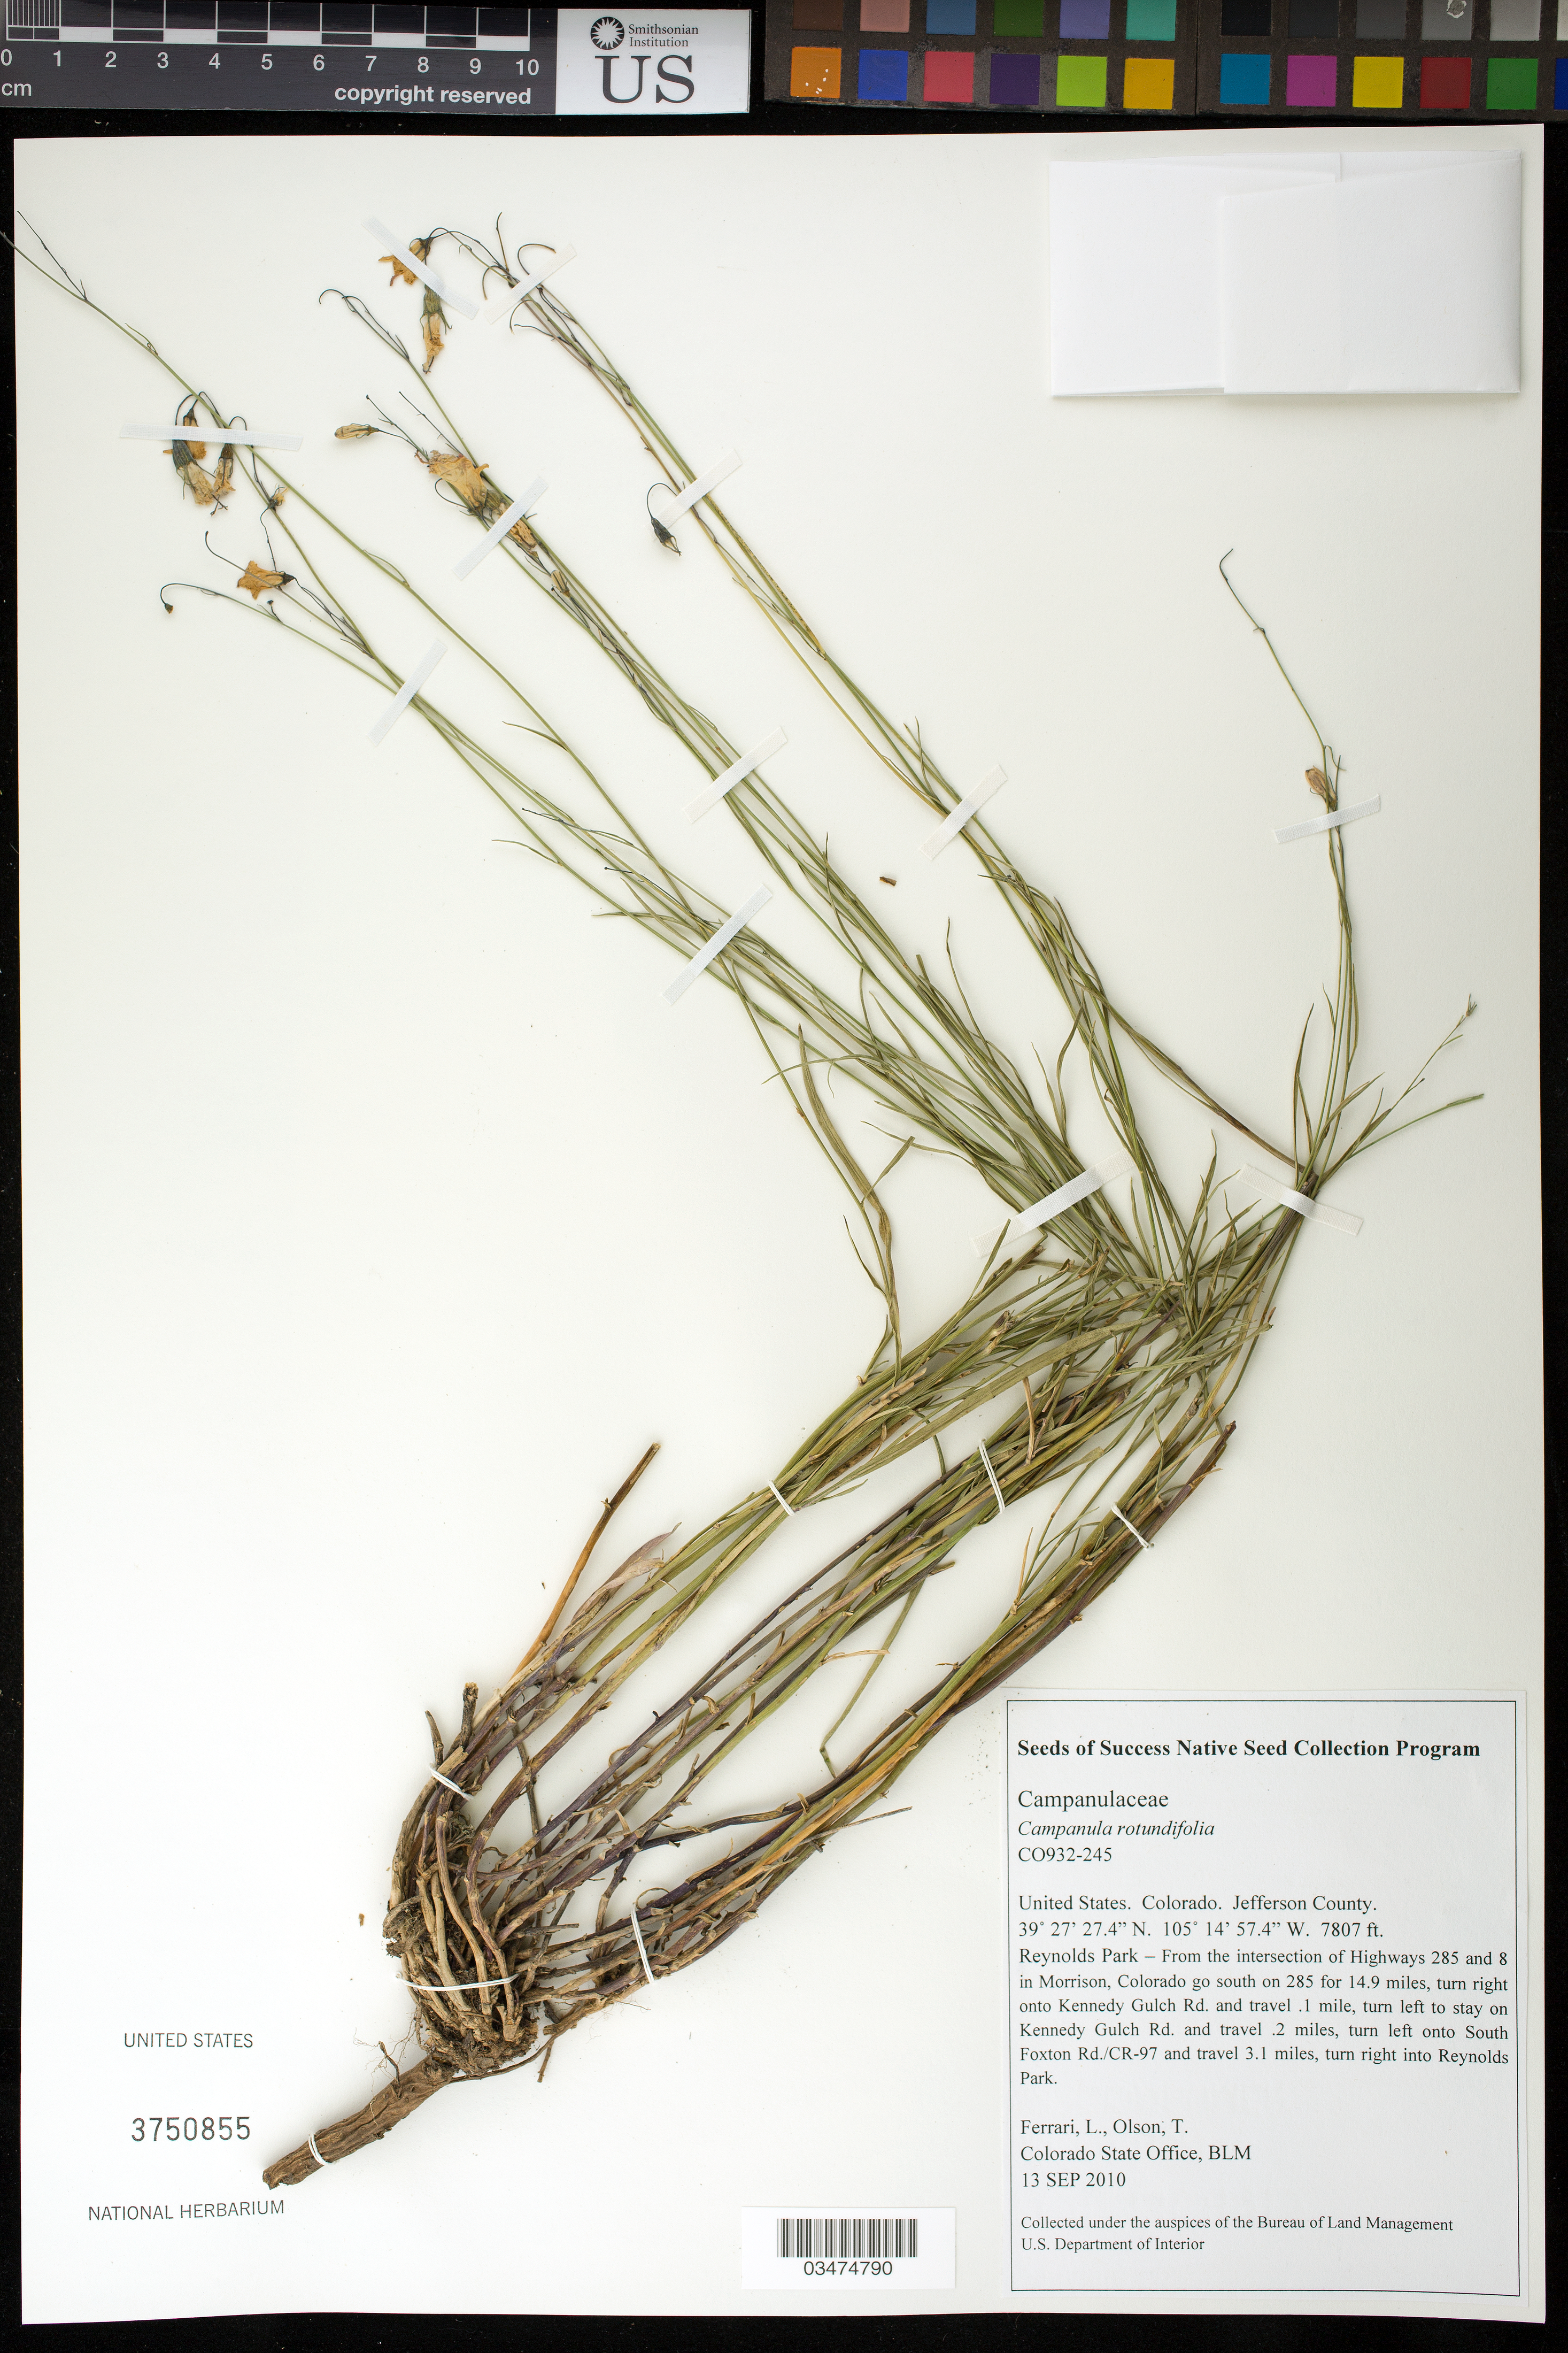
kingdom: Plantae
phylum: Tracheophyta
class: Magnoliopsida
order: Asterales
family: Campanulaceae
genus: Campanula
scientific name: Campanula rotundifolia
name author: L.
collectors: L. Ferrari & T. Olson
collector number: CO932-245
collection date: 2010-09-13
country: United States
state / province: Colorado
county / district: Jefferson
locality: Reynolds Park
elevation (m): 2380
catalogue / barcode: US 3750855